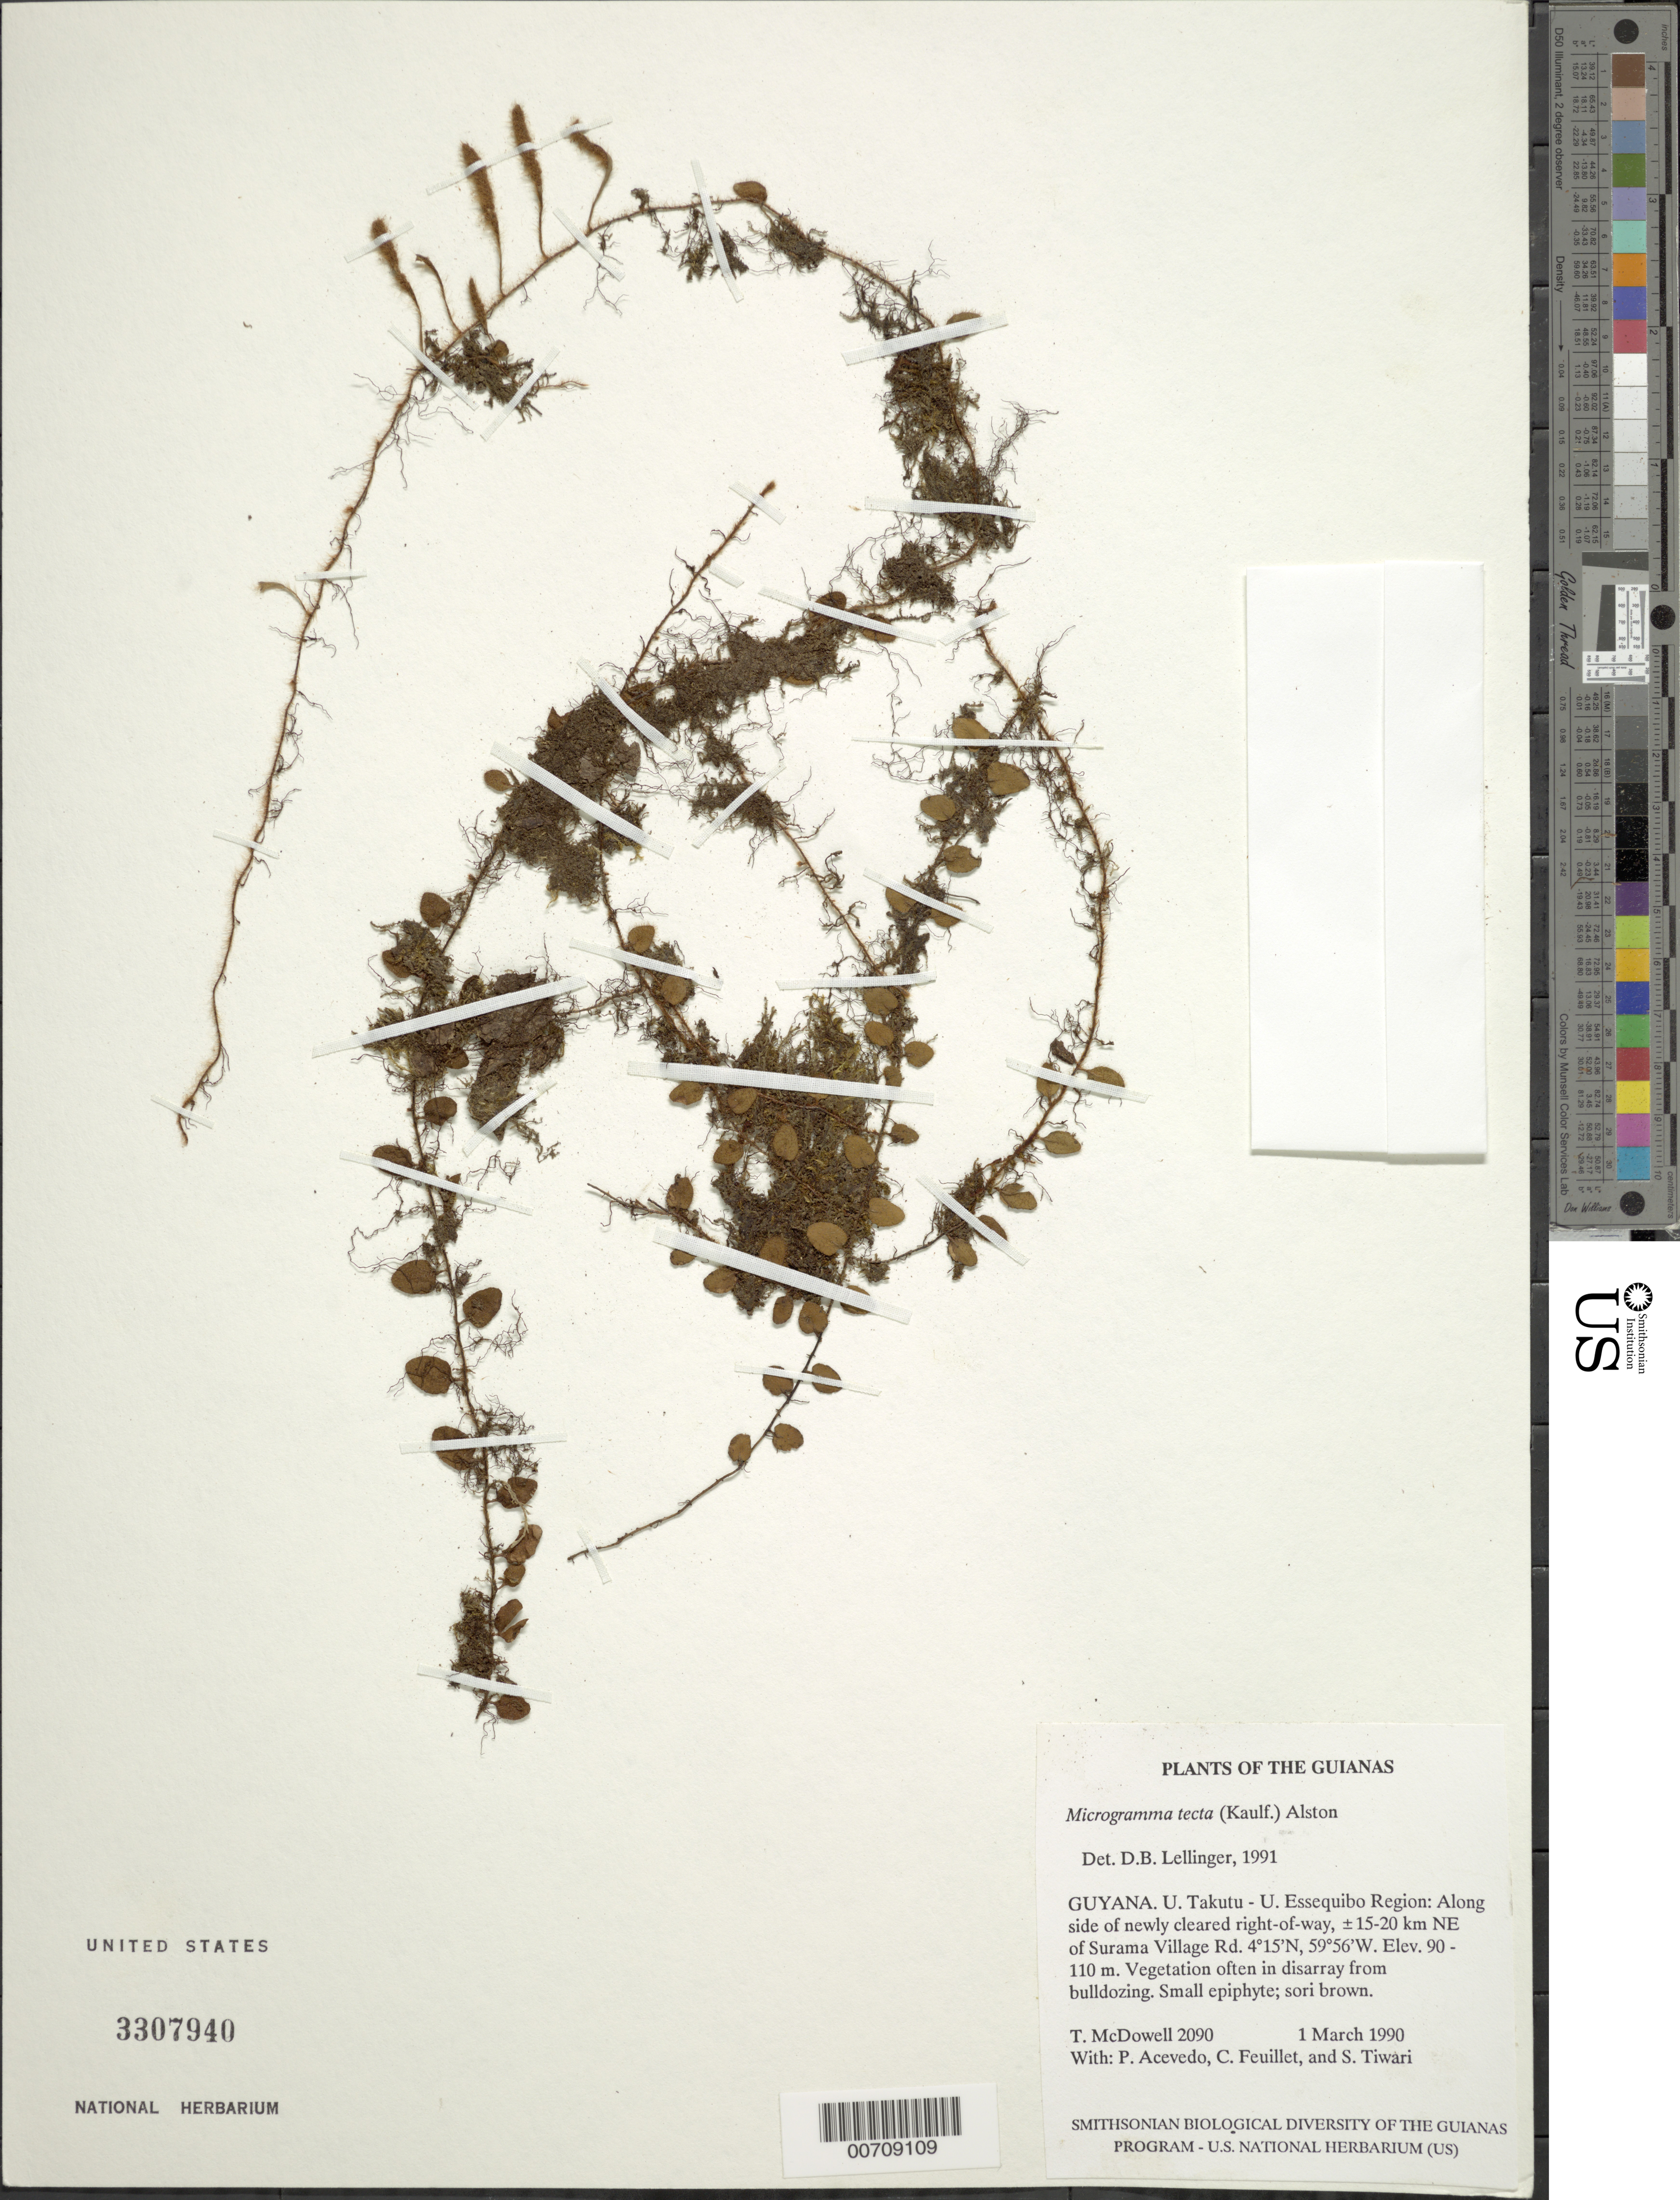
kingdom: Plantae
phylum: Tracheophyta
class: Polypodiopsida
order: Polypodiales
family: Polypodiaceae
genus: Microgramma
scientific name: Microgramma tecta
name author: (Kaulf.) Alston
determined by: Lellinger, David B., (BOT), Smithsonian Institution - National Museum of Natural History (UNITED STATES)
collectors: T. McDowell, P. Acevedo-Rodr., C. Feuillet & S. Tiwari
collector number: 2090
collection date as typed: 1 March 1990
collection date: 1990-03-01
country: Guyana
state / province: Potaro-Siparuni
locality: ±15-20 km NE of Surama Village Rd. Iwokrama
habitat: Newly-cleared right-of-way, vegetation often in disarray from bulldozing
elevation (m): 90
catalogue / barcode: US 3307940